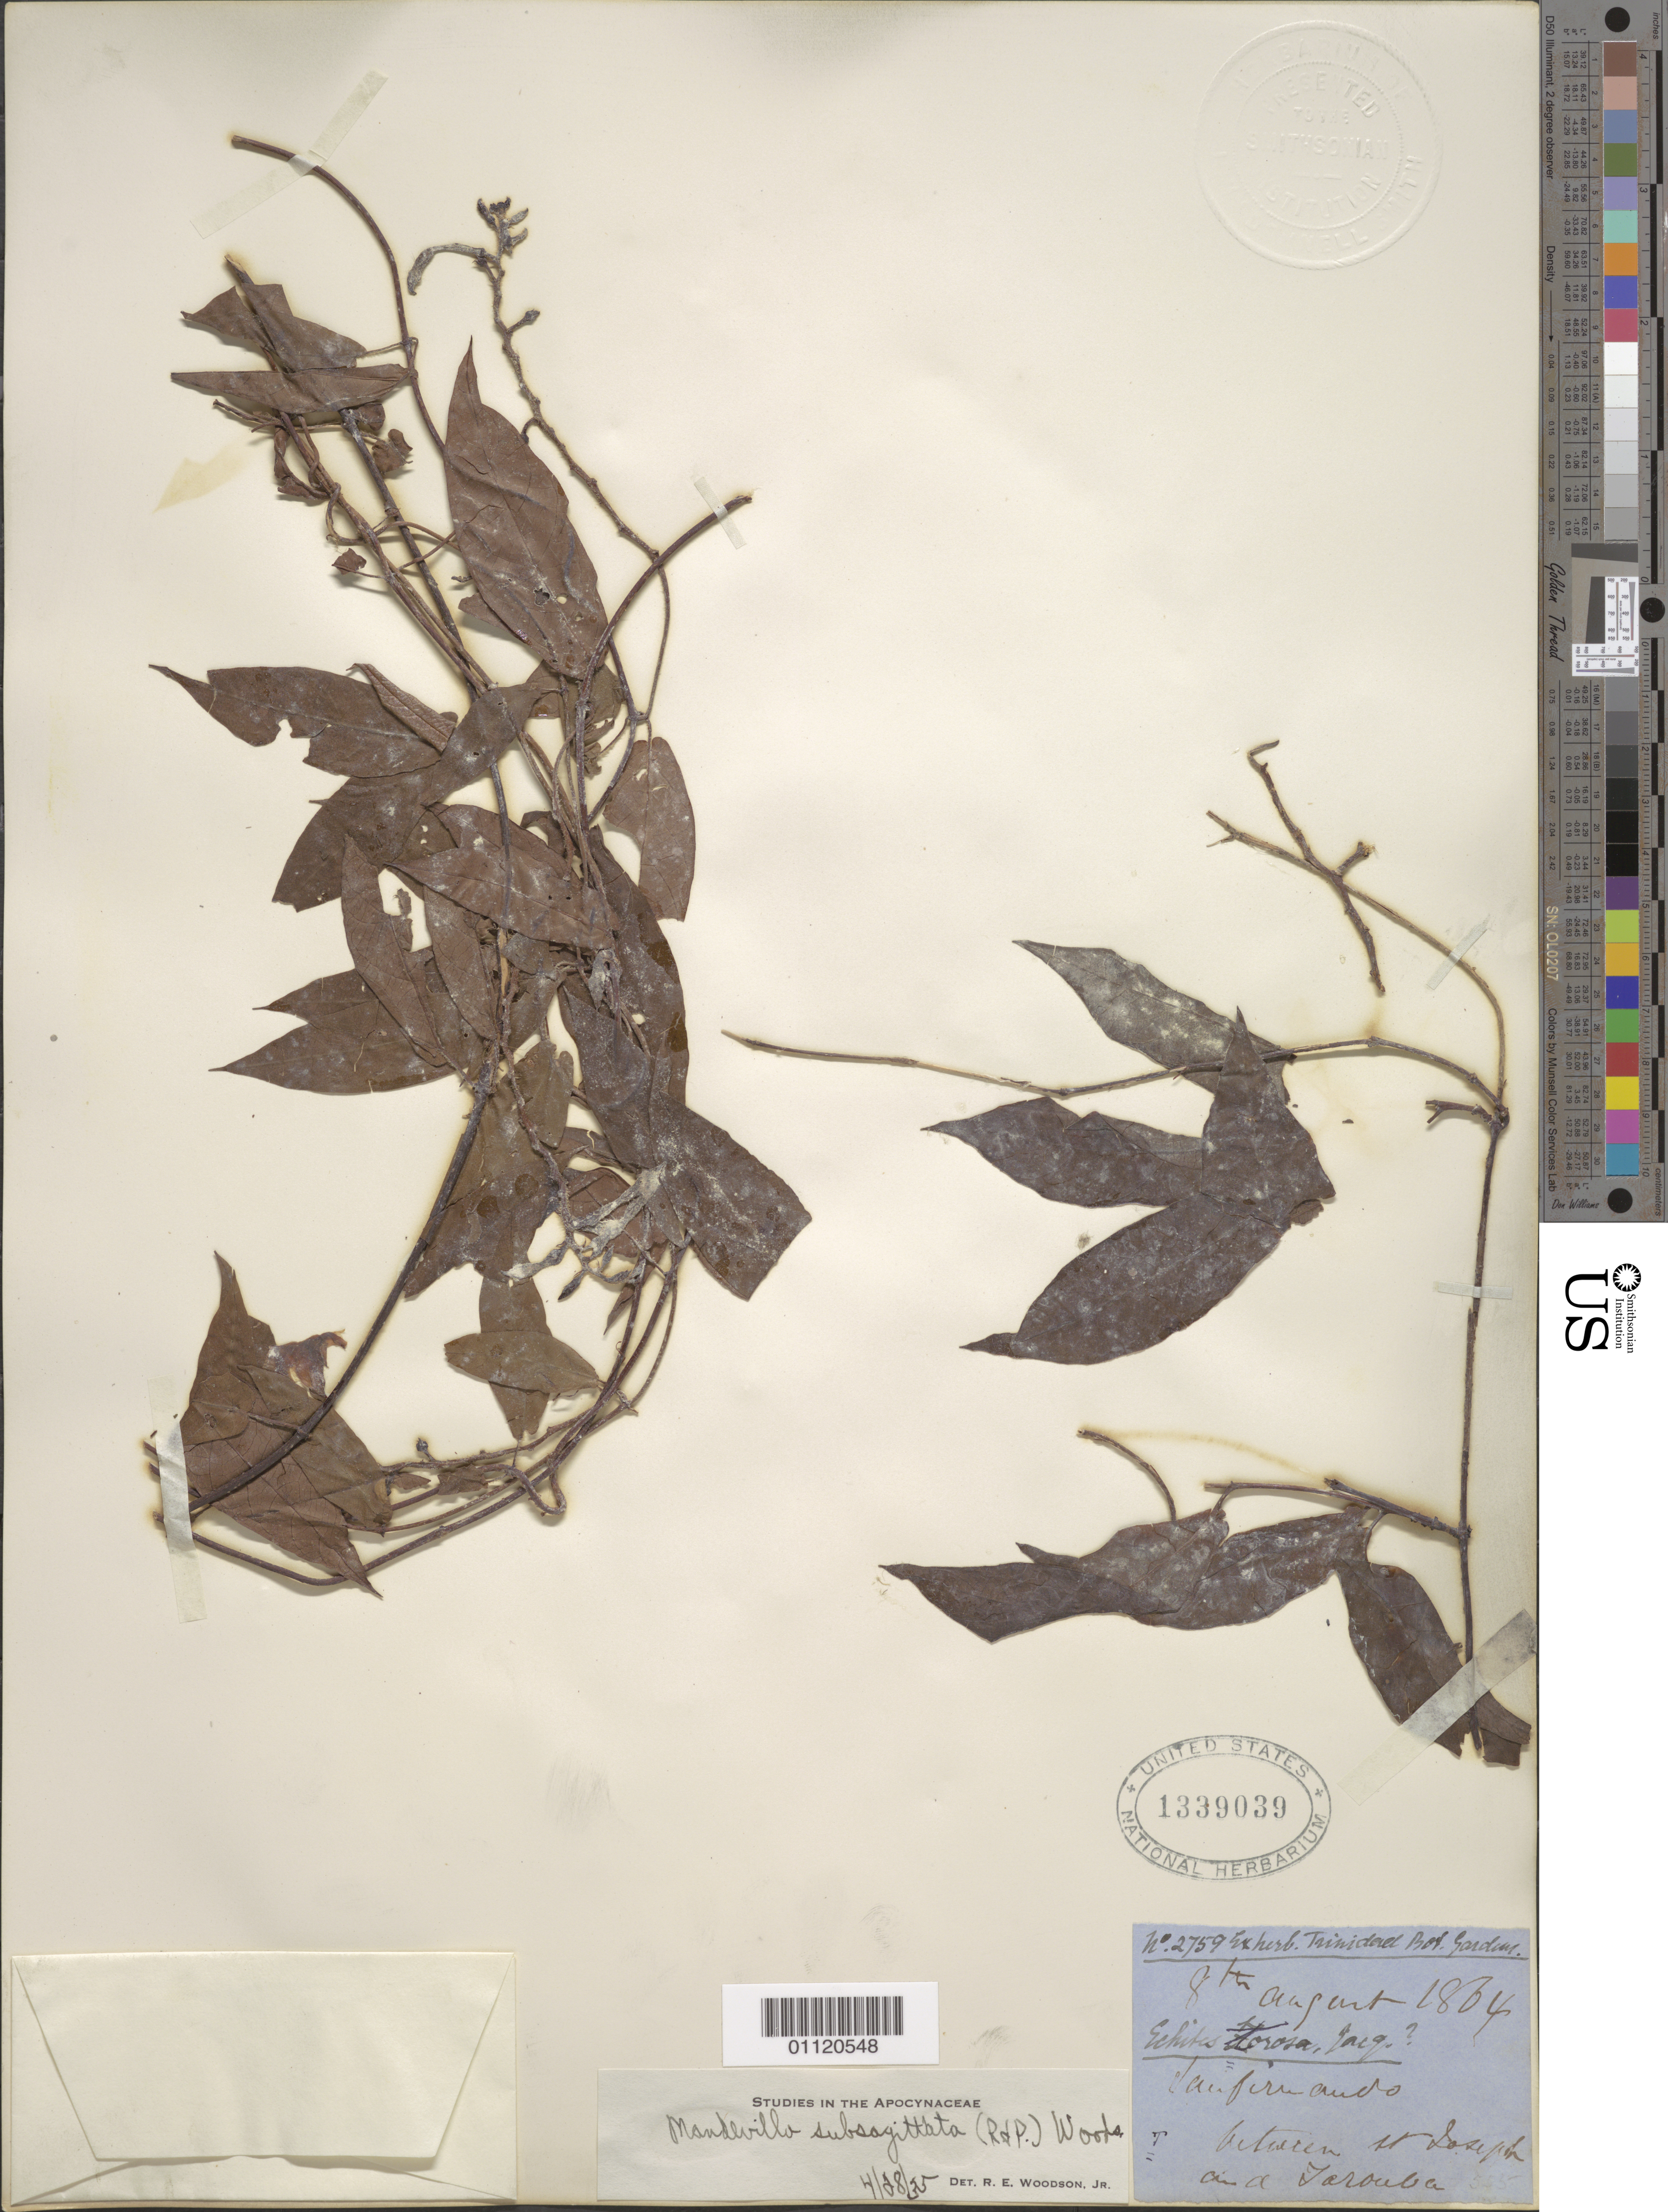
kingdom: Plantae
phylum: Tracheophyta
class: Magnoliopsida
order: Gentianales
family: Apocynaceae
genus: Mandevilla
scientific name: Mandevilla subsagittata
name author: (Ruiz & Pav.) Woodson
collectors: ex herb. Bot. Gard. Trinidad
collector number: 2759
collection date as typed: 08 Aug 1864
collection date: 1864-08-08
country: Trinidad and Tobago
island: Trinidad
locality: Near Tarouba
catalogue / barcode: US 1339039